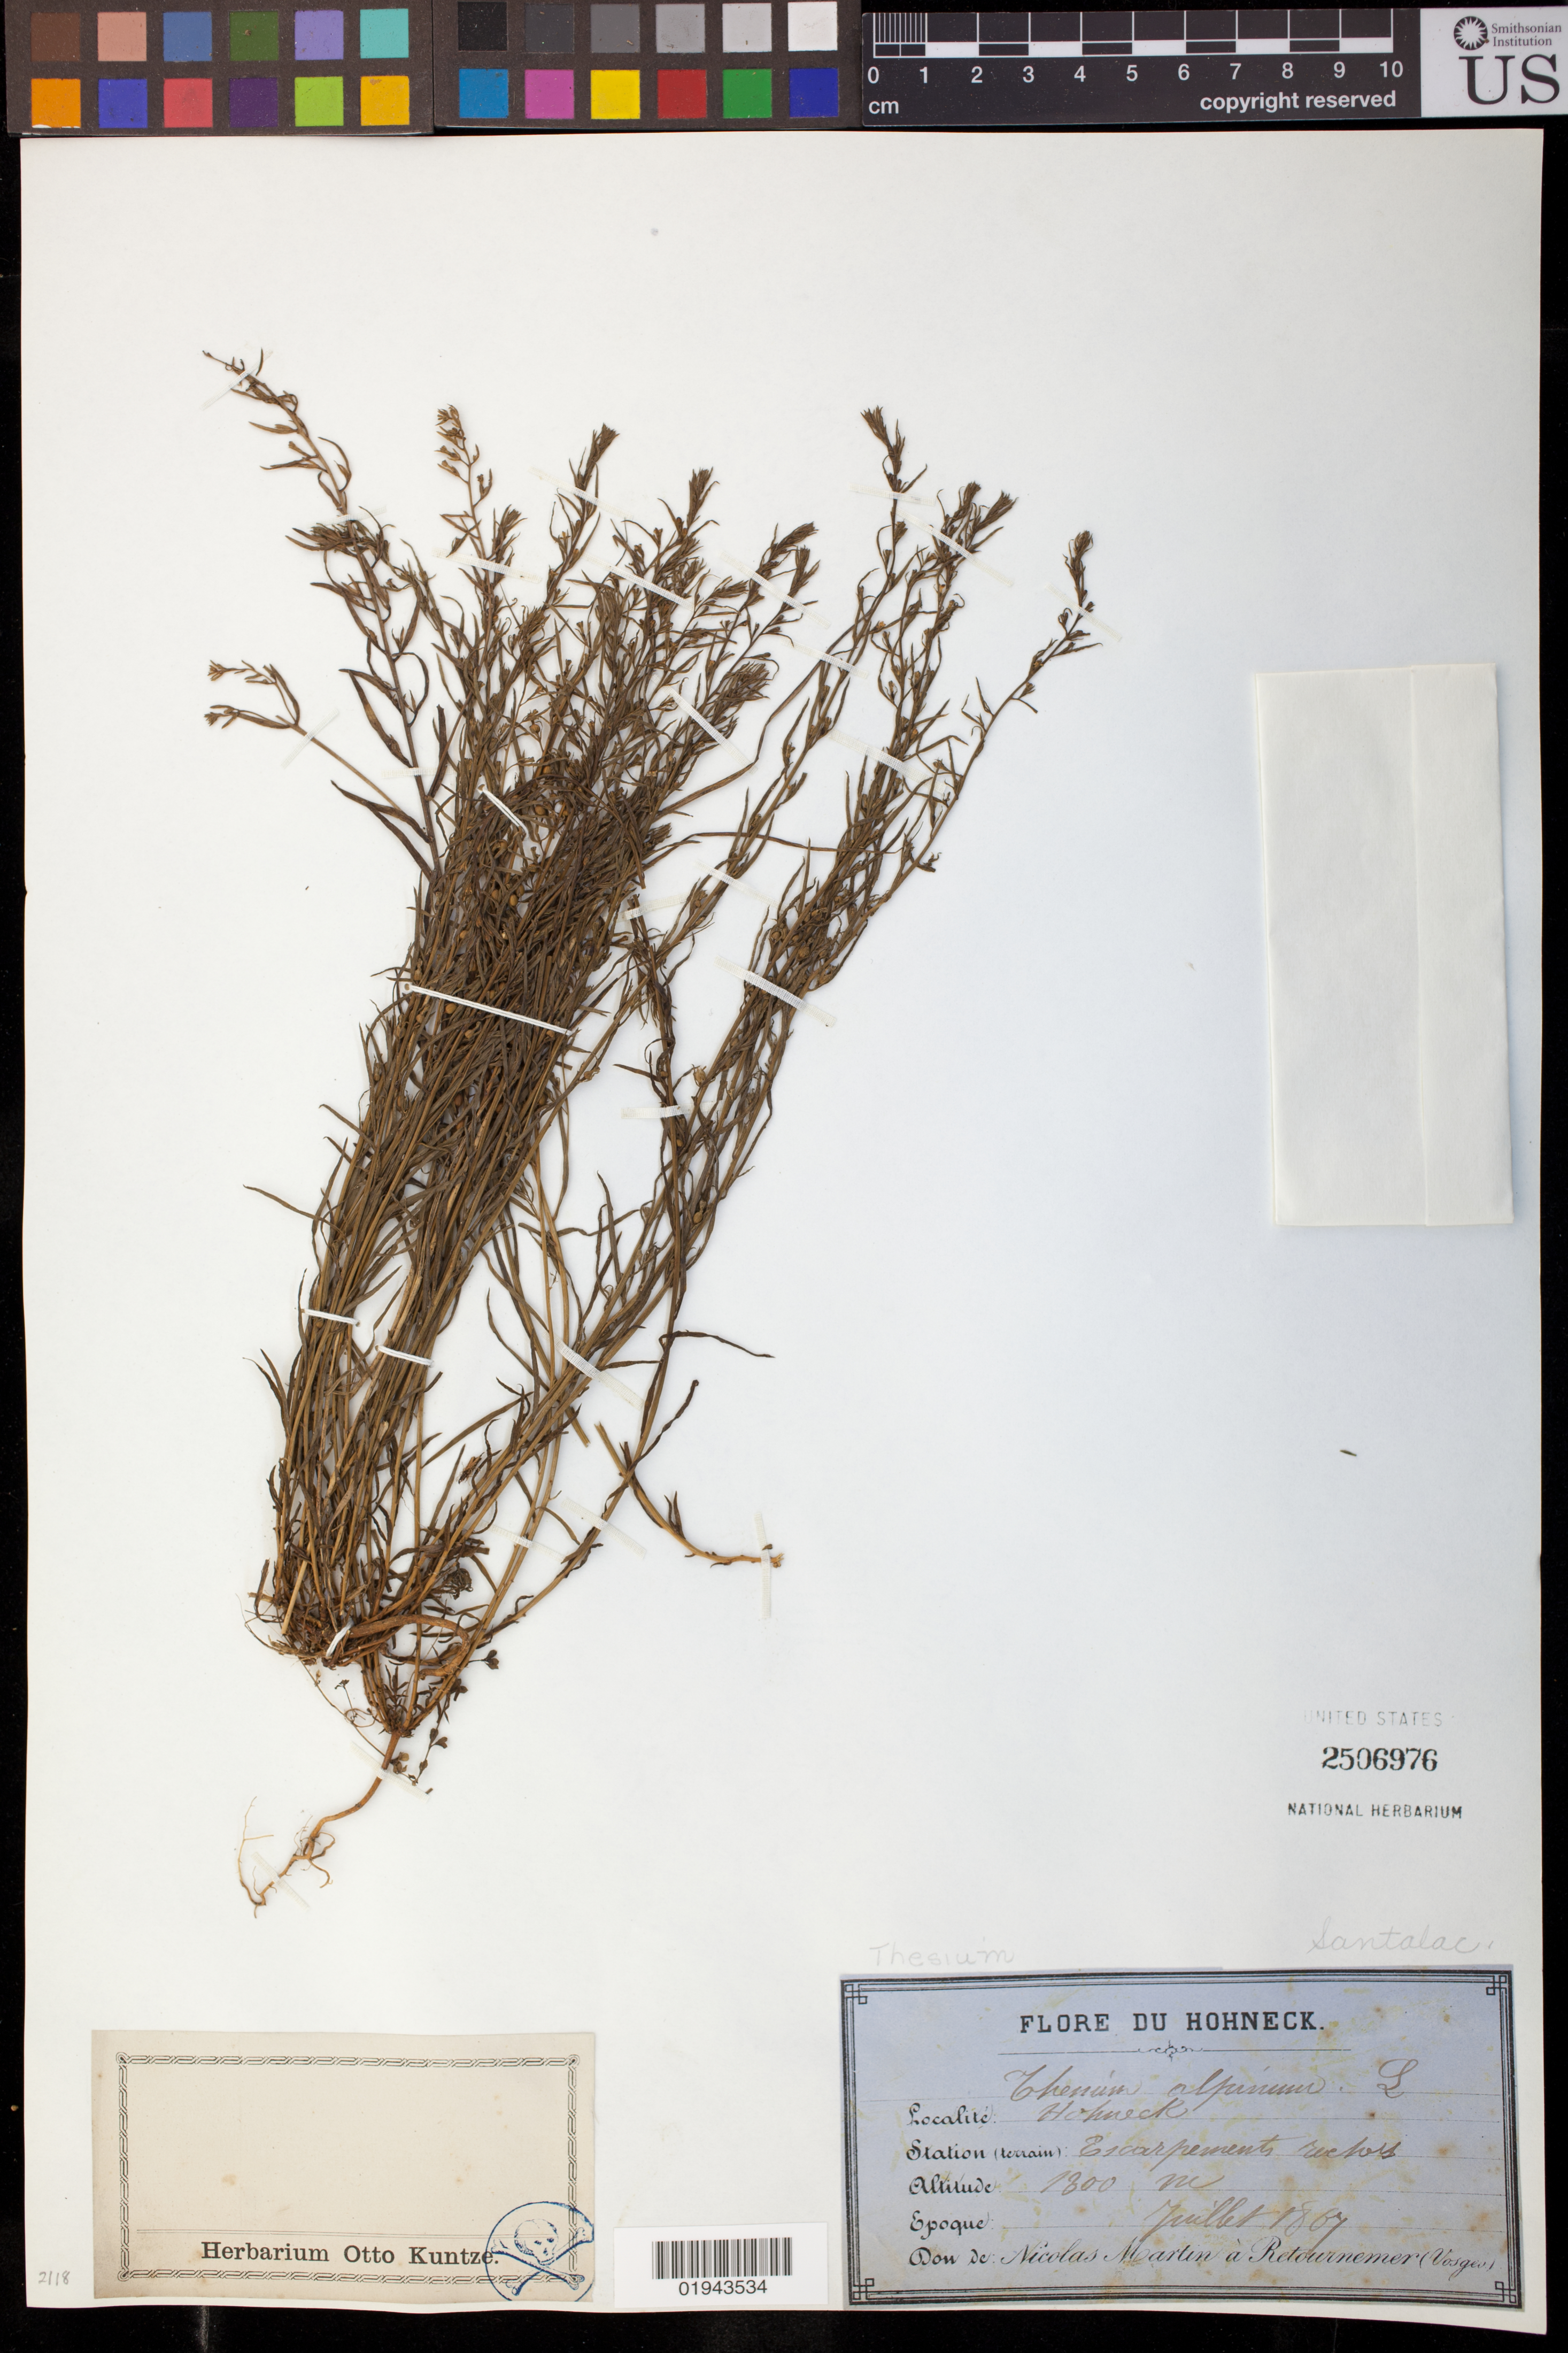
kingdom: Plantae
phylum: Tracheophyta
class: Magnoliopsida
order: Santalales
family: Thesiaceae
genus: Thesium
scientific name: Thesium alpinum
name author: L.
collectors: N. Martin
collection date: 1867-07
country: France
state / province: Grand Est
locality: Hohneck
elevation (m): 1800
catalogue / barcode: US 2506976